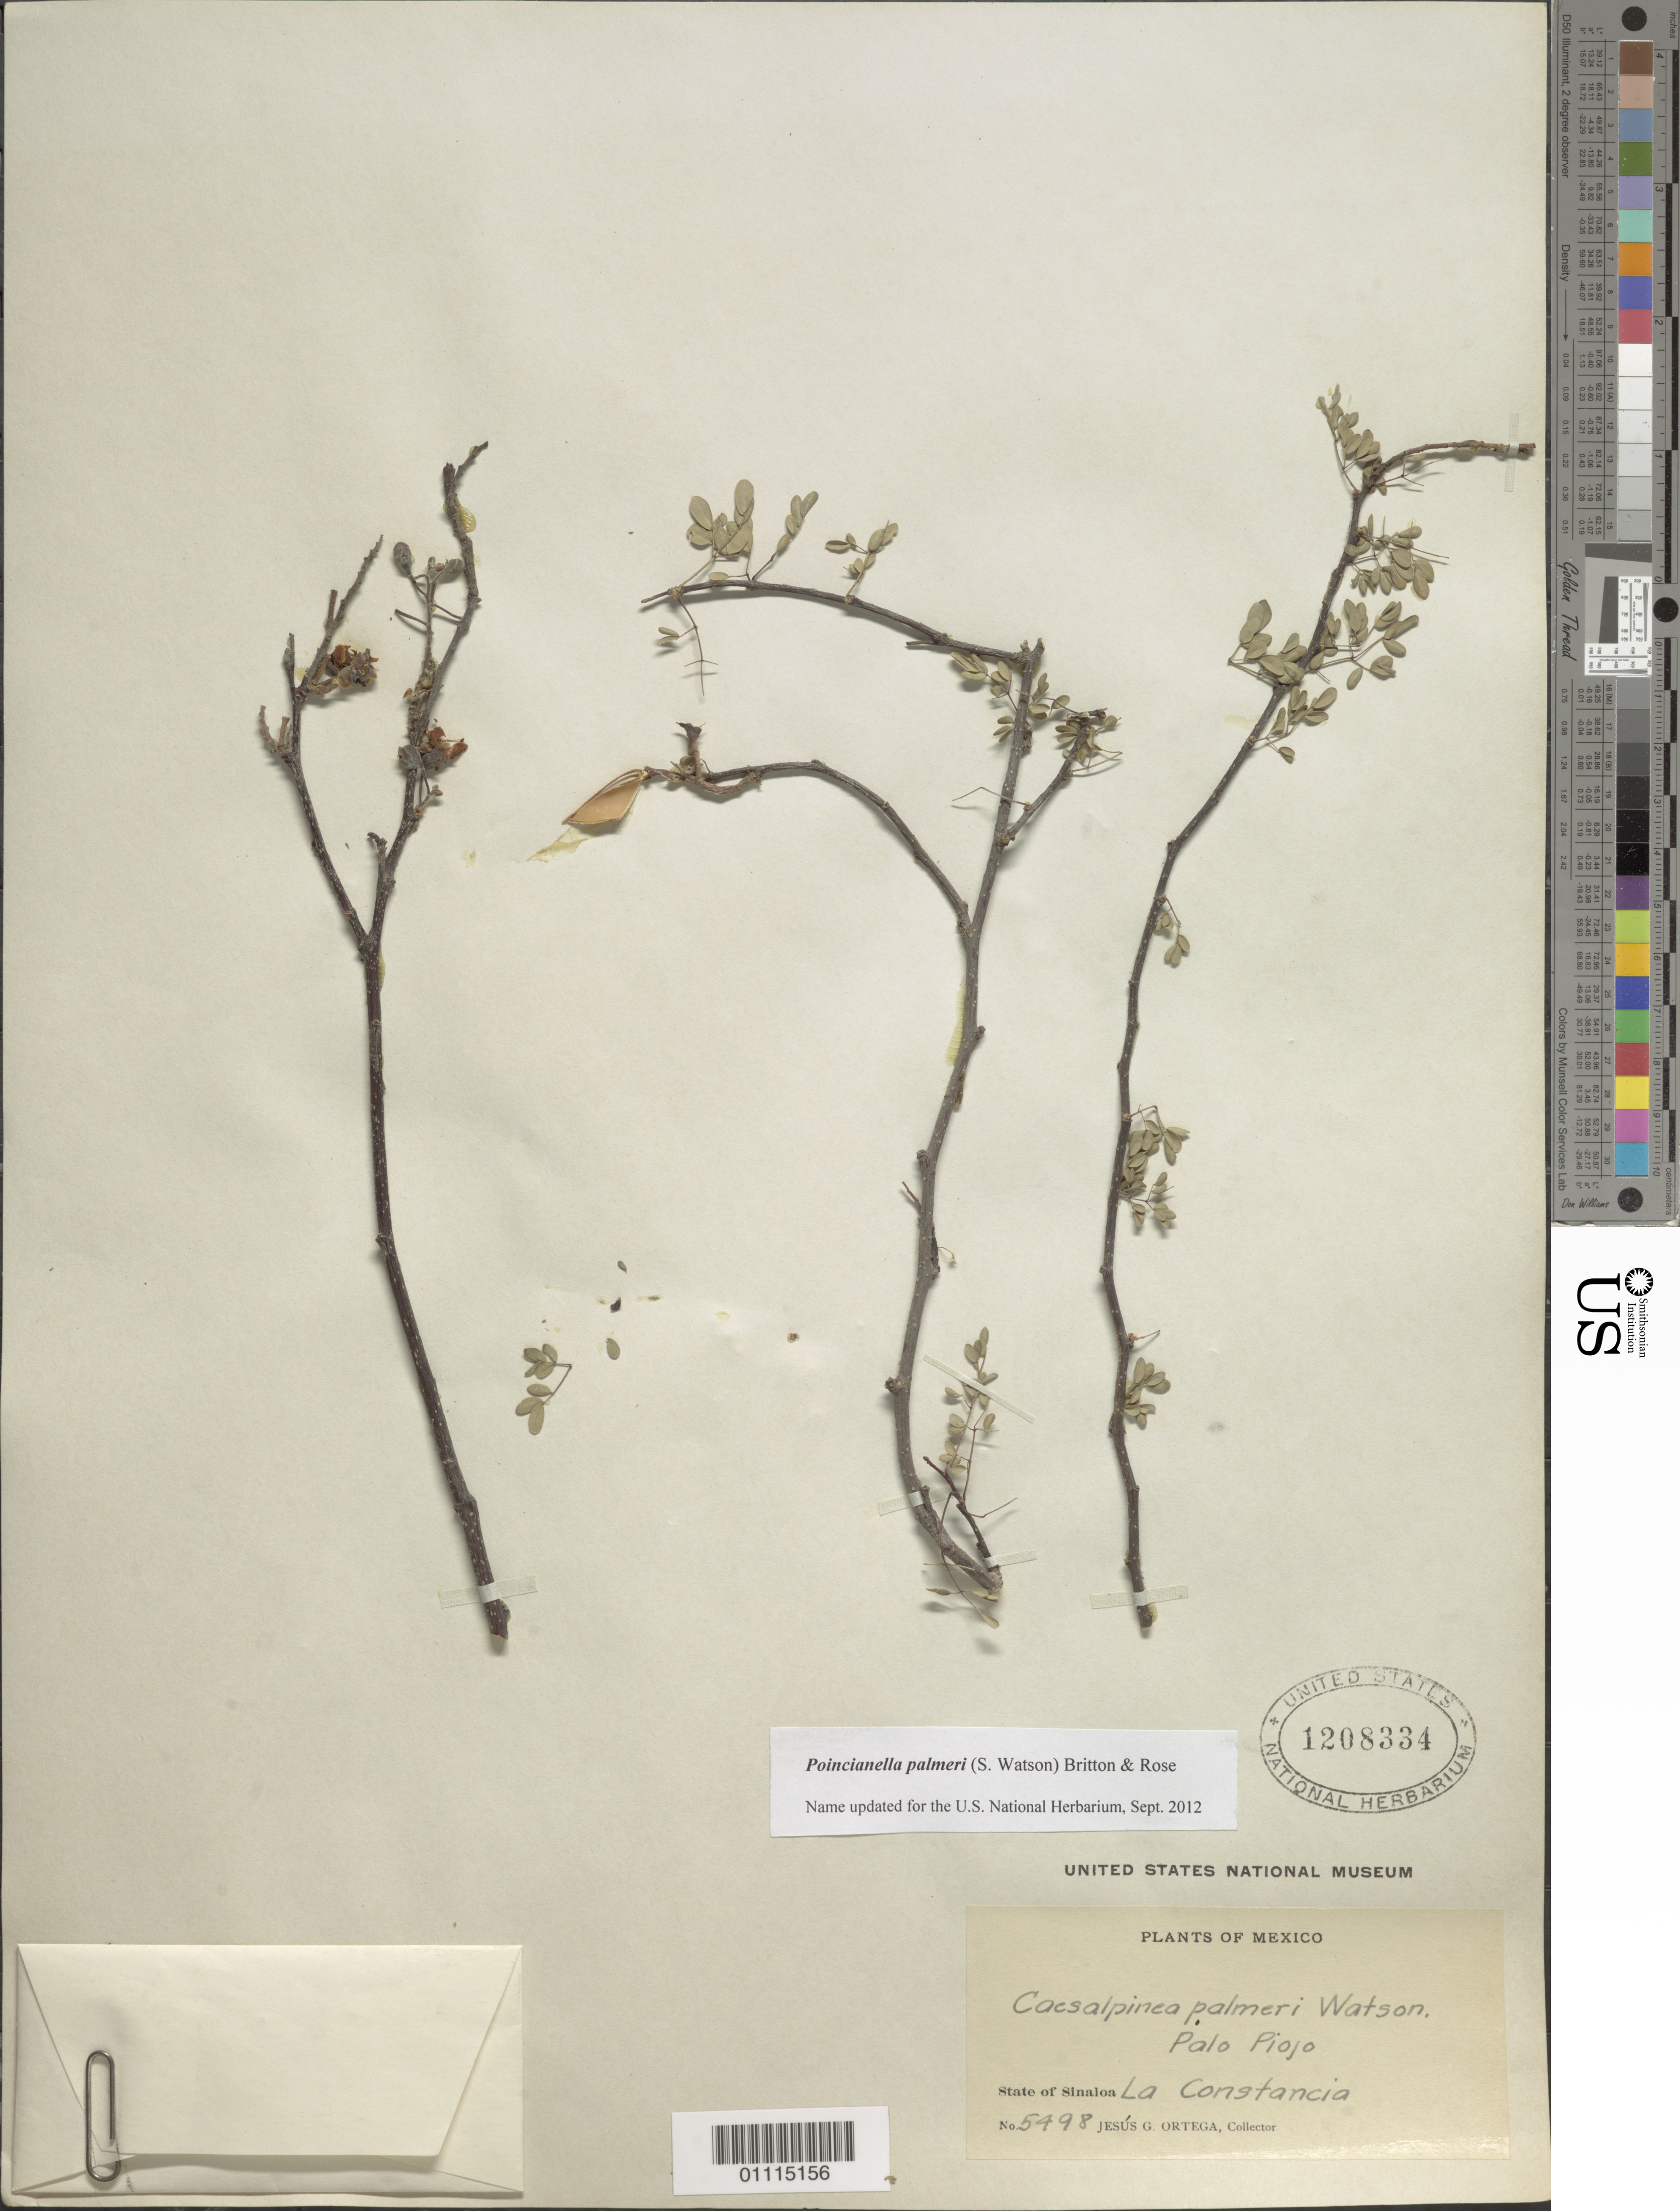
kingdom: Plantae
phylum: Tracheophyta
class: Magnoliopsida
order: Fabales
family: Fabaceae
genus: Erythrostemon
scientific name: Erythrostemon palmeri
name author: (S. Watson) Gagnon & G.P. Lewis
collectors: J. Ortega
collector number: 5498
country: Mexico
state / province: Sinaloa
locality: La Constancia.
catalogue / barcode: US 1208334